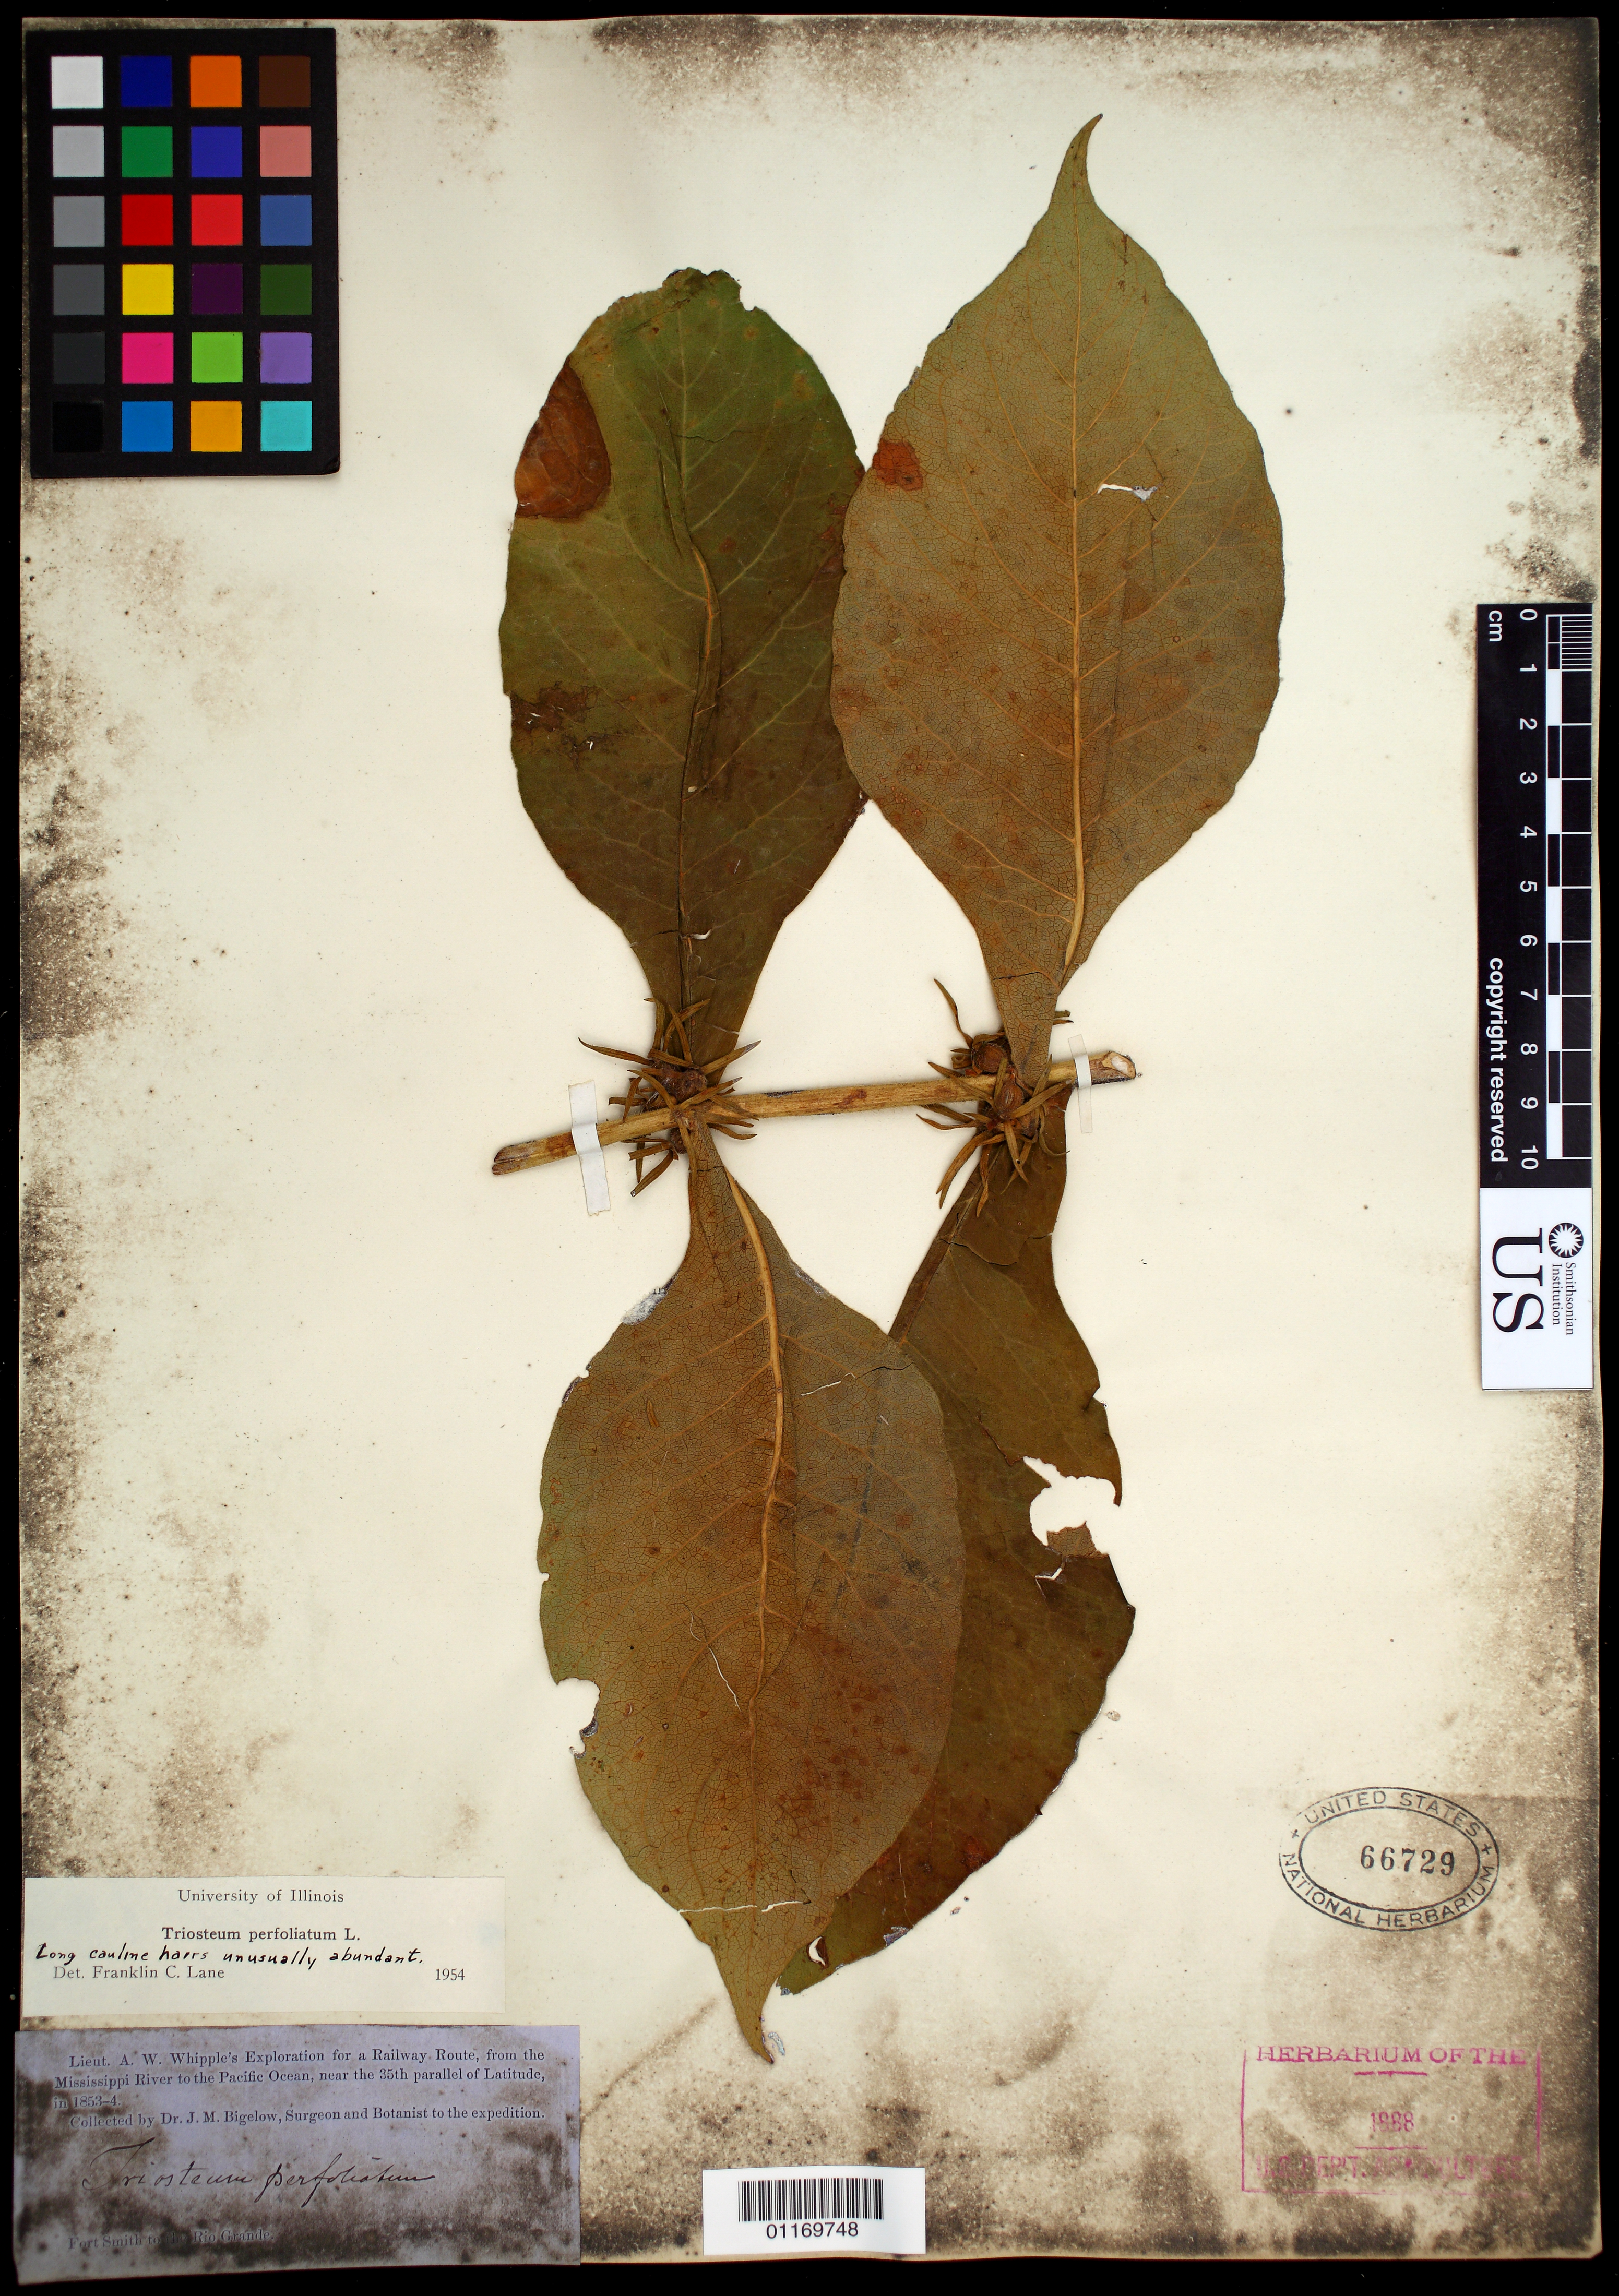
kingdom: Plantae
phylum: Tracheophyta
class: Magnoliopsida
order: Dipsacales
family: Caprifoliaceae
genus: Triosteum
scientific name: Triosteum perfoliatum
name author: L.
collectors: J. M. Bigelow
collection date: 1853/1854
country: United States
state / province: Arkansas / Texas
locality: Fort Smith to Rio Grande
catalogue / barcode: US 66729